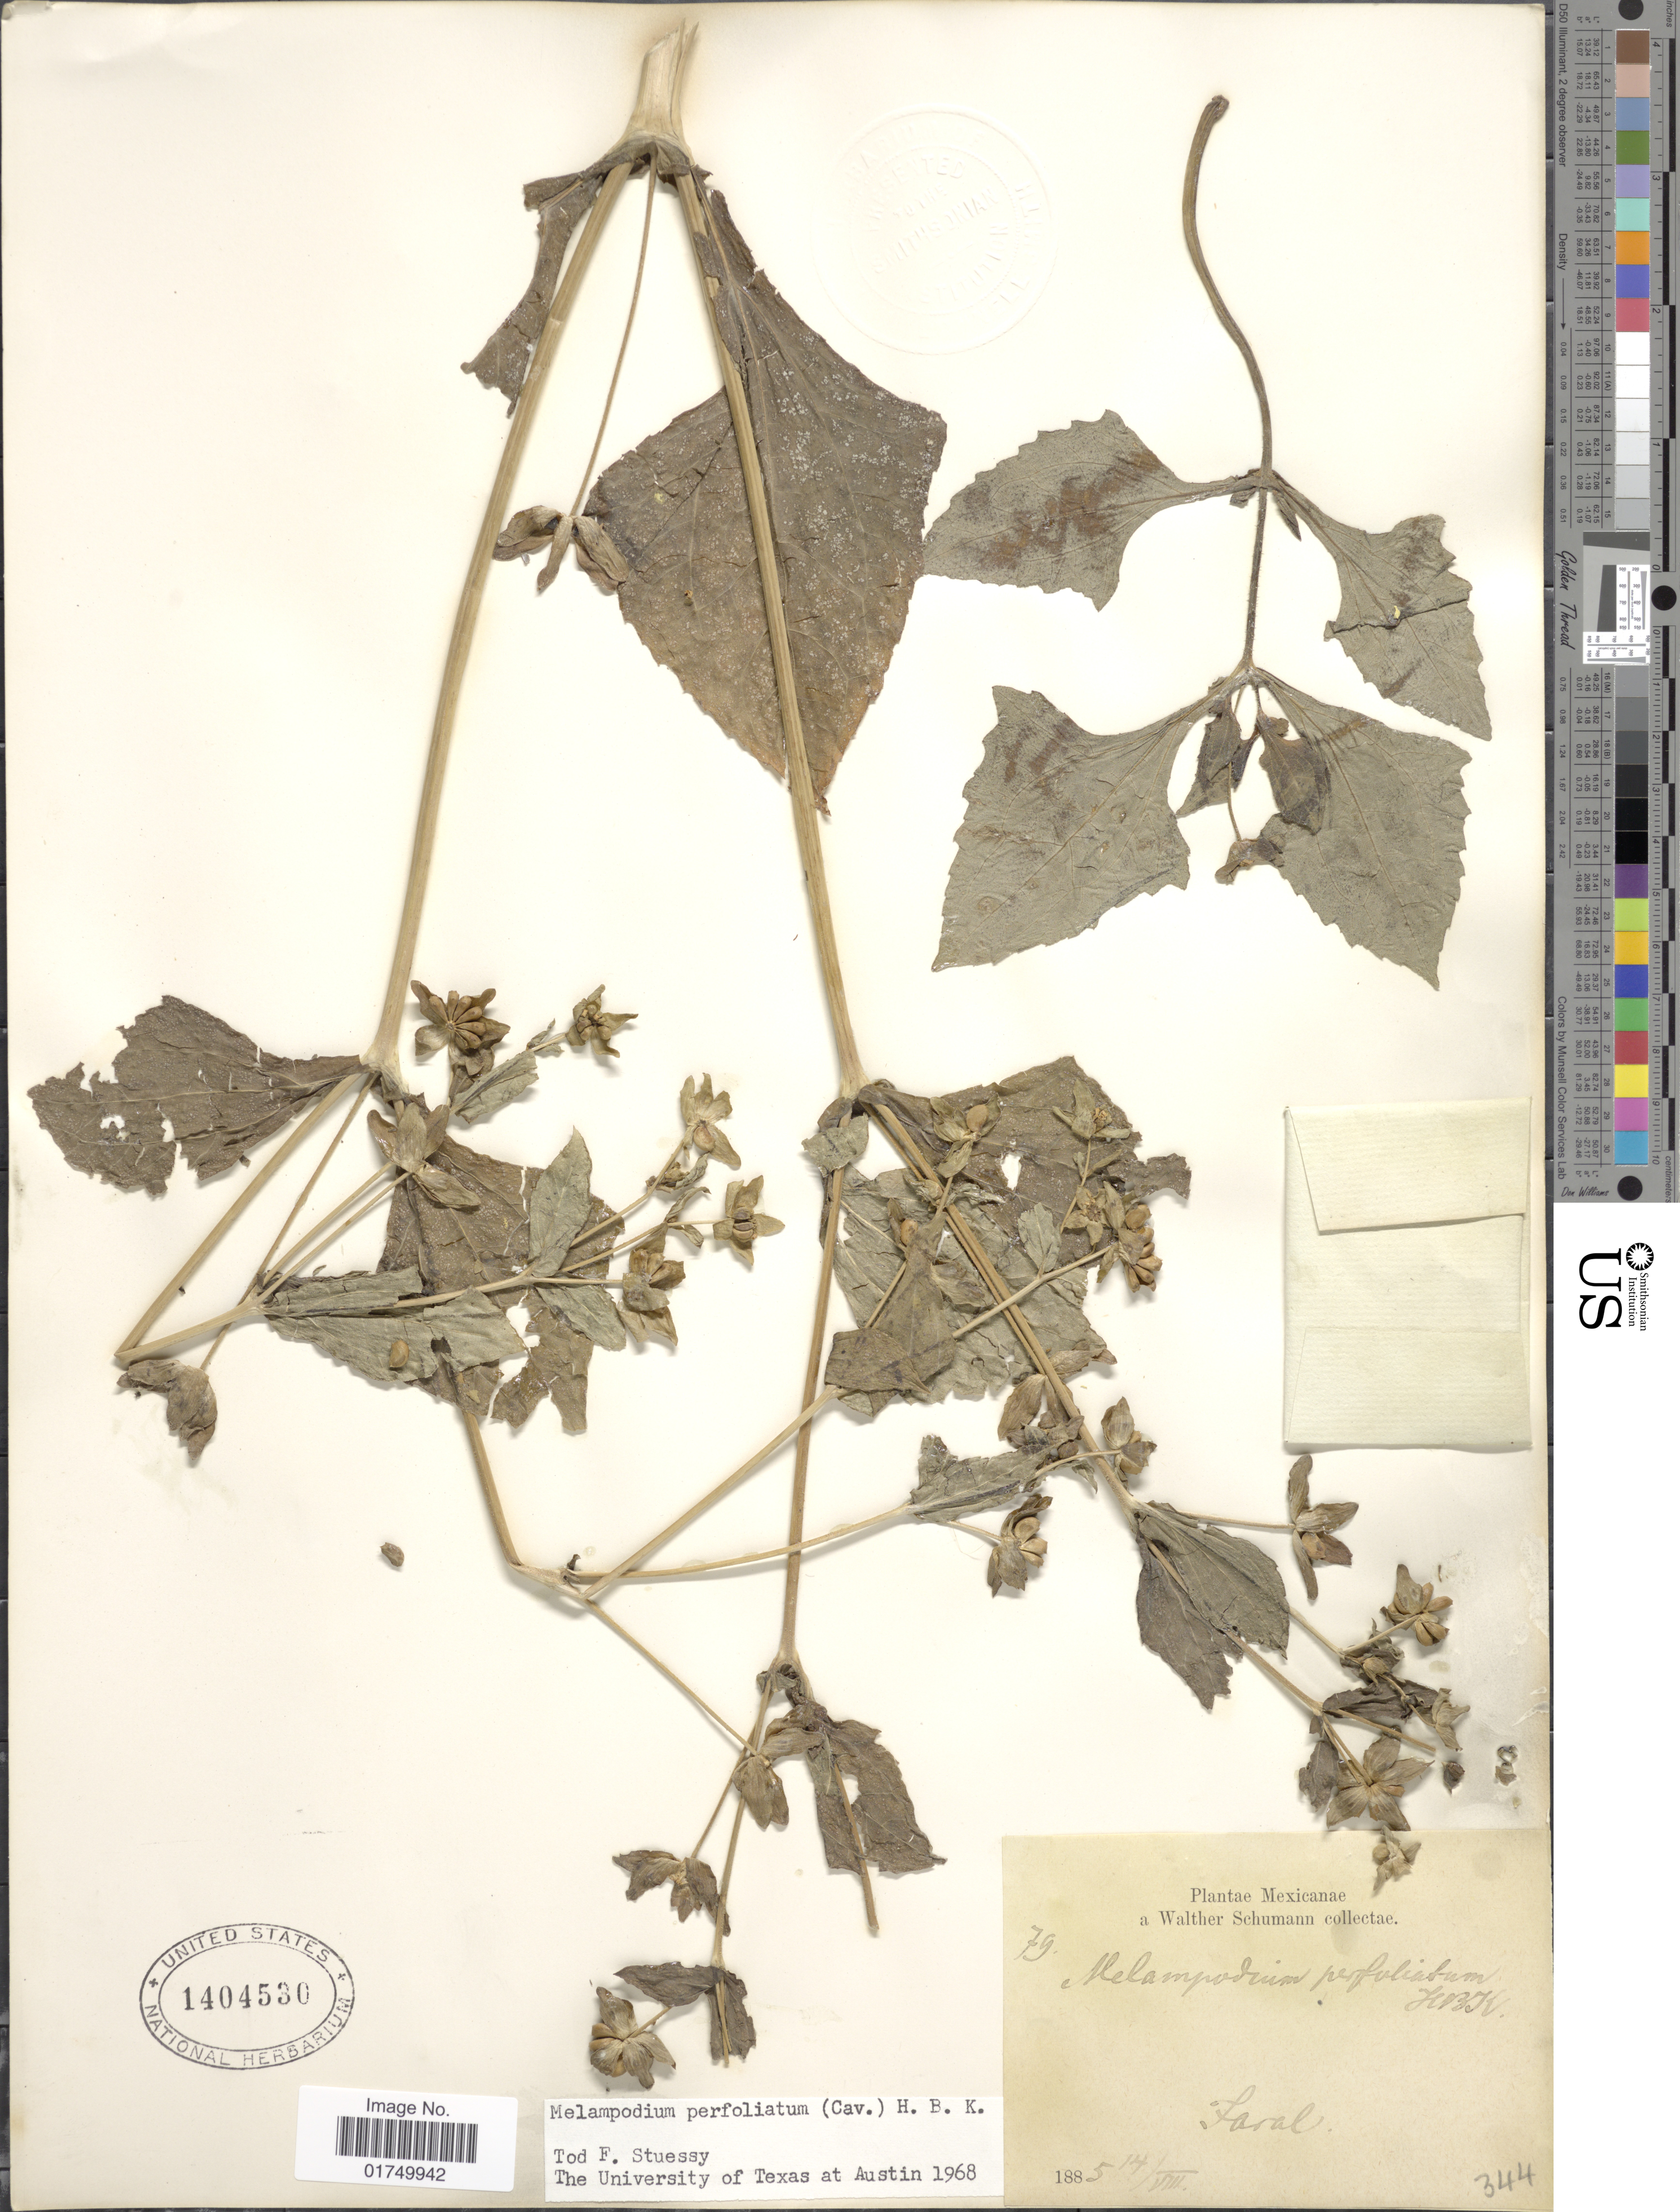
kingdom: Plantae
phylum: Tracheophyta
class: Magnoliopsida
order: Asterales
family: Asteraceae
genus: Melampodium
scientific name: Melampodium perfoliatum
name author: (Cav.) Kunth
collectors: W. Schumann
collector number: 79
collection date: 1885-08-14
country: Mexico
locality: Faral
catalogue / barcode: US 1404530